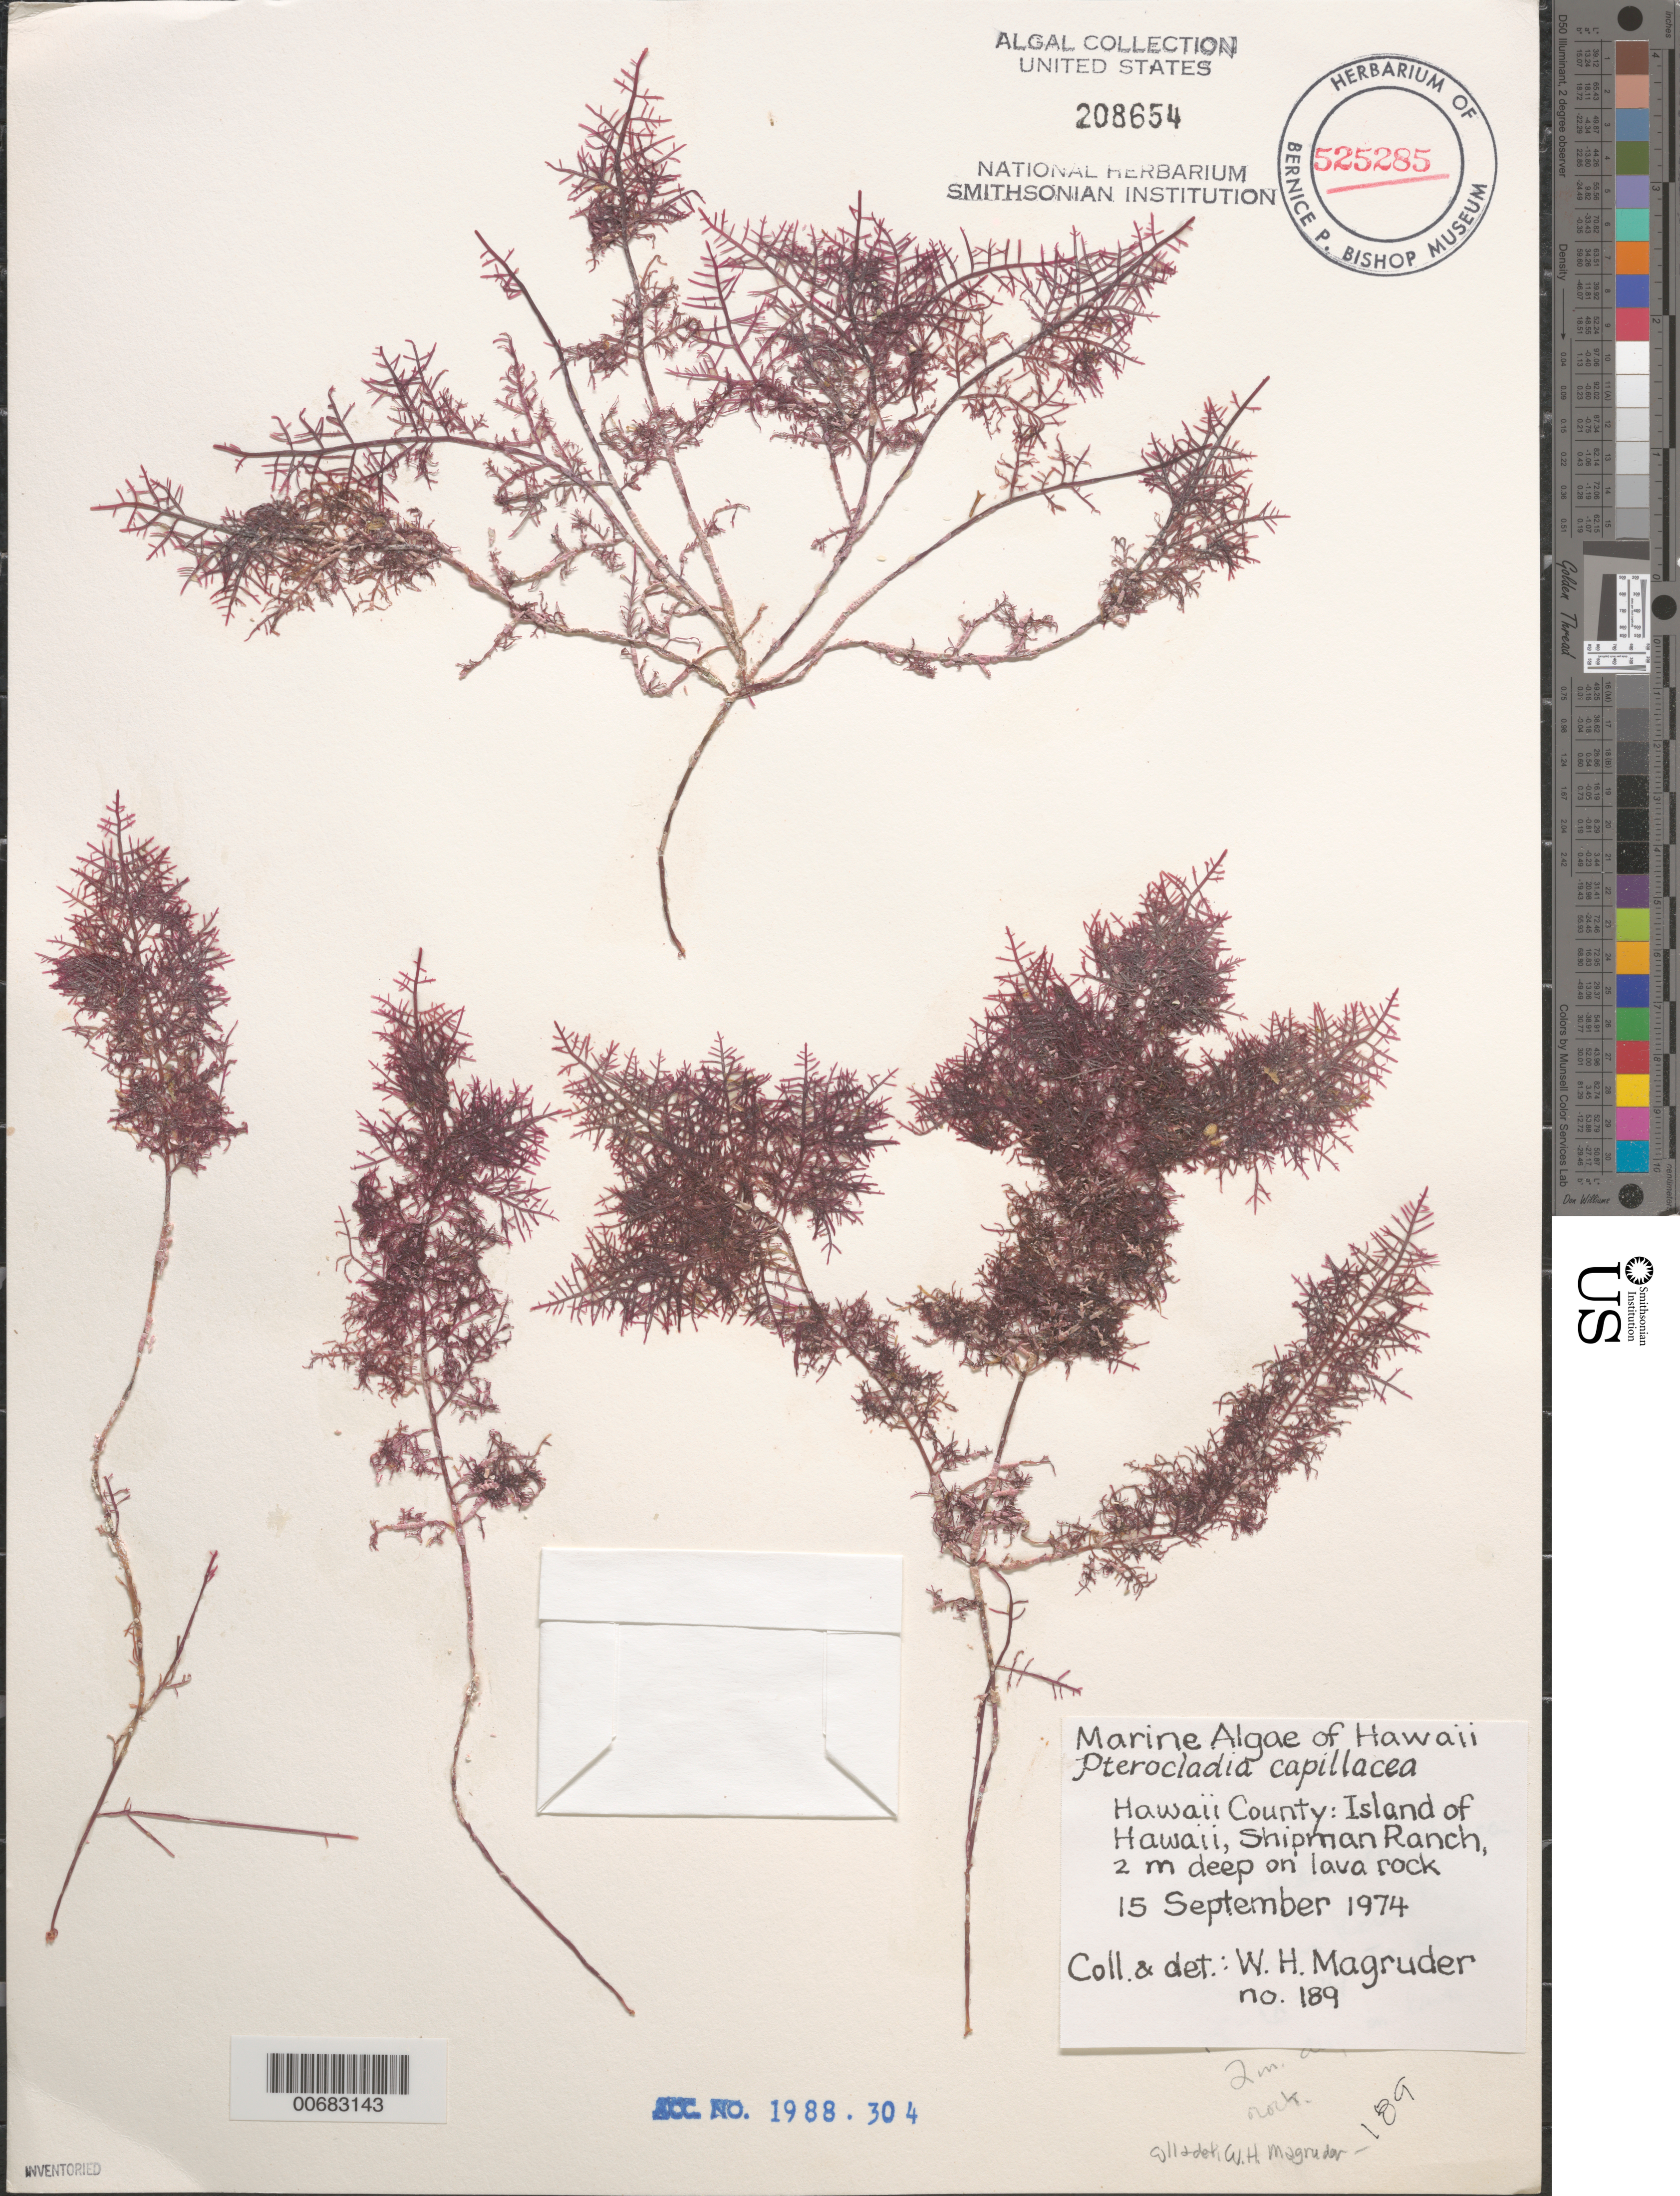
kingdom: Plantae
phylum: Rhodophyta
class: Florideophyceae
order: Gelidiales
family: Pterocladiaceae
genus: Pterocladiella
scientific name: Pterocladiella capillacea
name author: (S.G. Gmel.) Santelices & Hommers.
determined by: Algae name updating Project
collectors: W. Magruder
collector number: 189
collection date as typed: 15 Sep 1974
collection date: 1974-09-15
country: United States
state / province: Hawaii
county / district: Hawaii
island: Hawaii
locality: Shipman Ranch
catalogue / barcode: US 208654